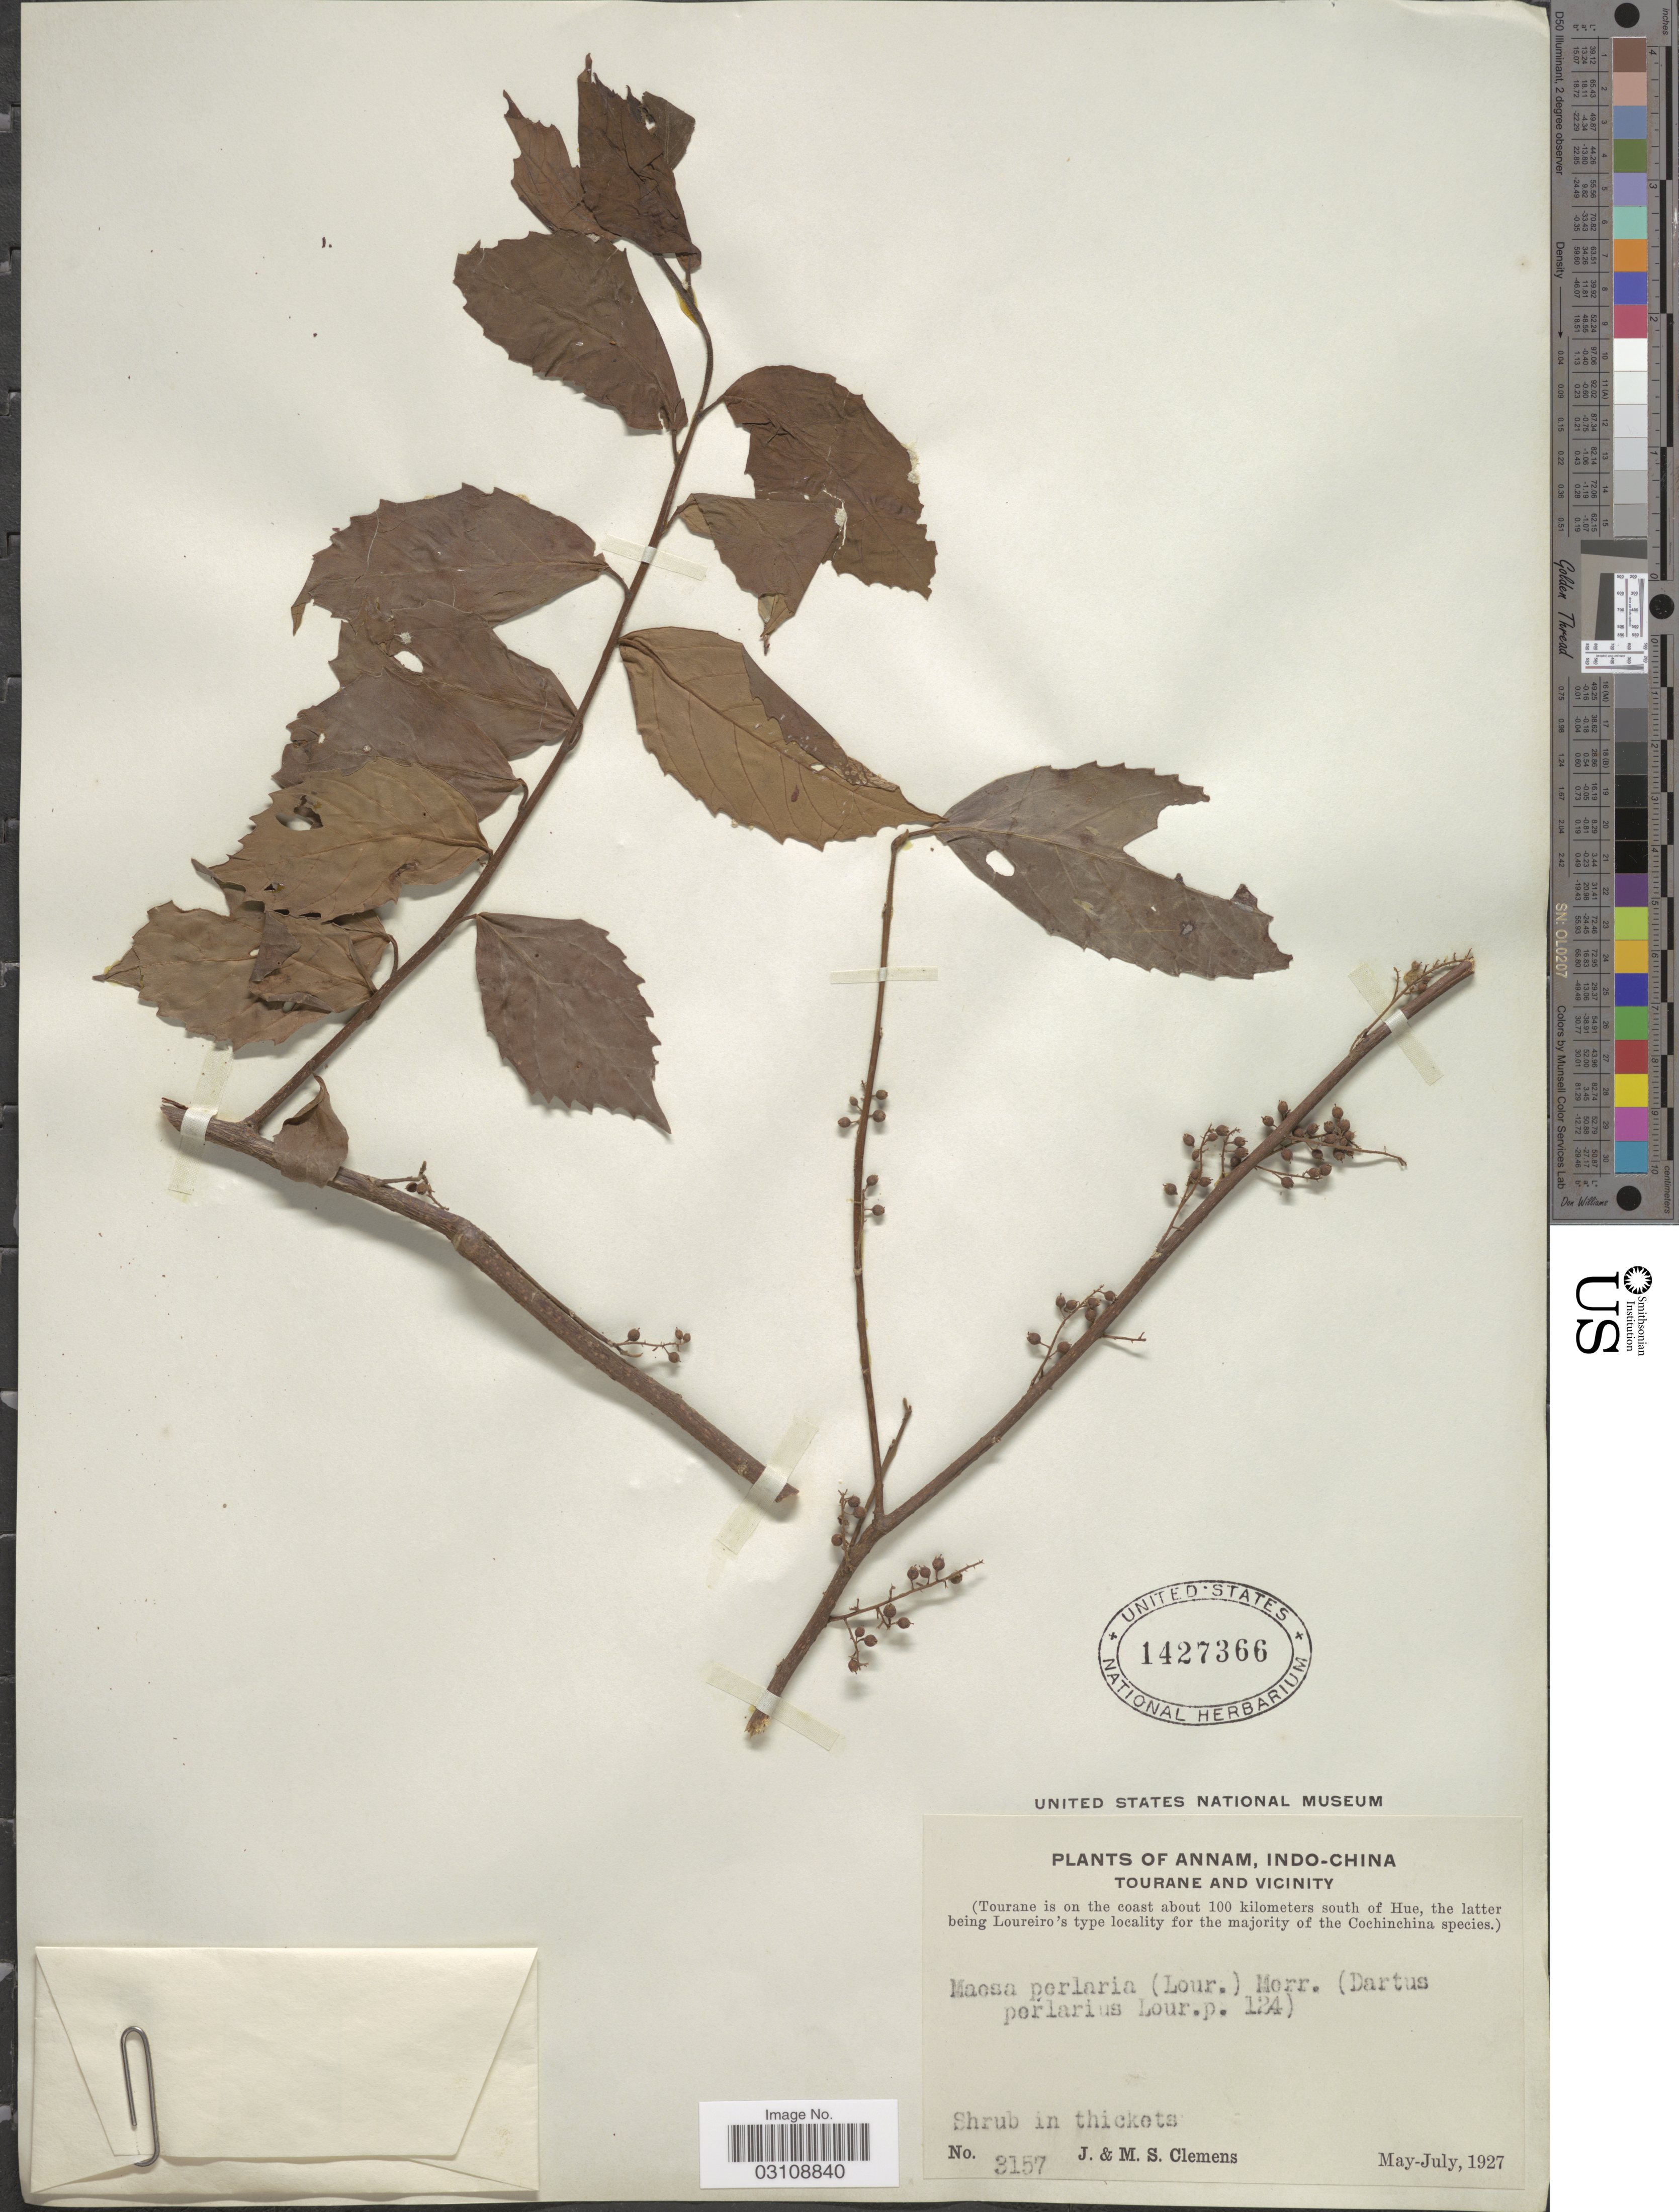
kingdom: Plantae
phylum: Tracheophyta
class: Magnoliopsida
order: Ericales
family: Primulaceae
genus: Maesa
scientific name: Maesa perlaria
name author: (Lour.) Merr.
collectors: J. Clemens & M. S. Clemens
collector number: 3157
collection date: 1927-05/1927-07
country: Vietnam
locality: Annam, Indo-China. Tourane and Vicinity. (Tourane in on the coast about 100 kilometers south of Hue).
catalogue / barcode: US 1427366